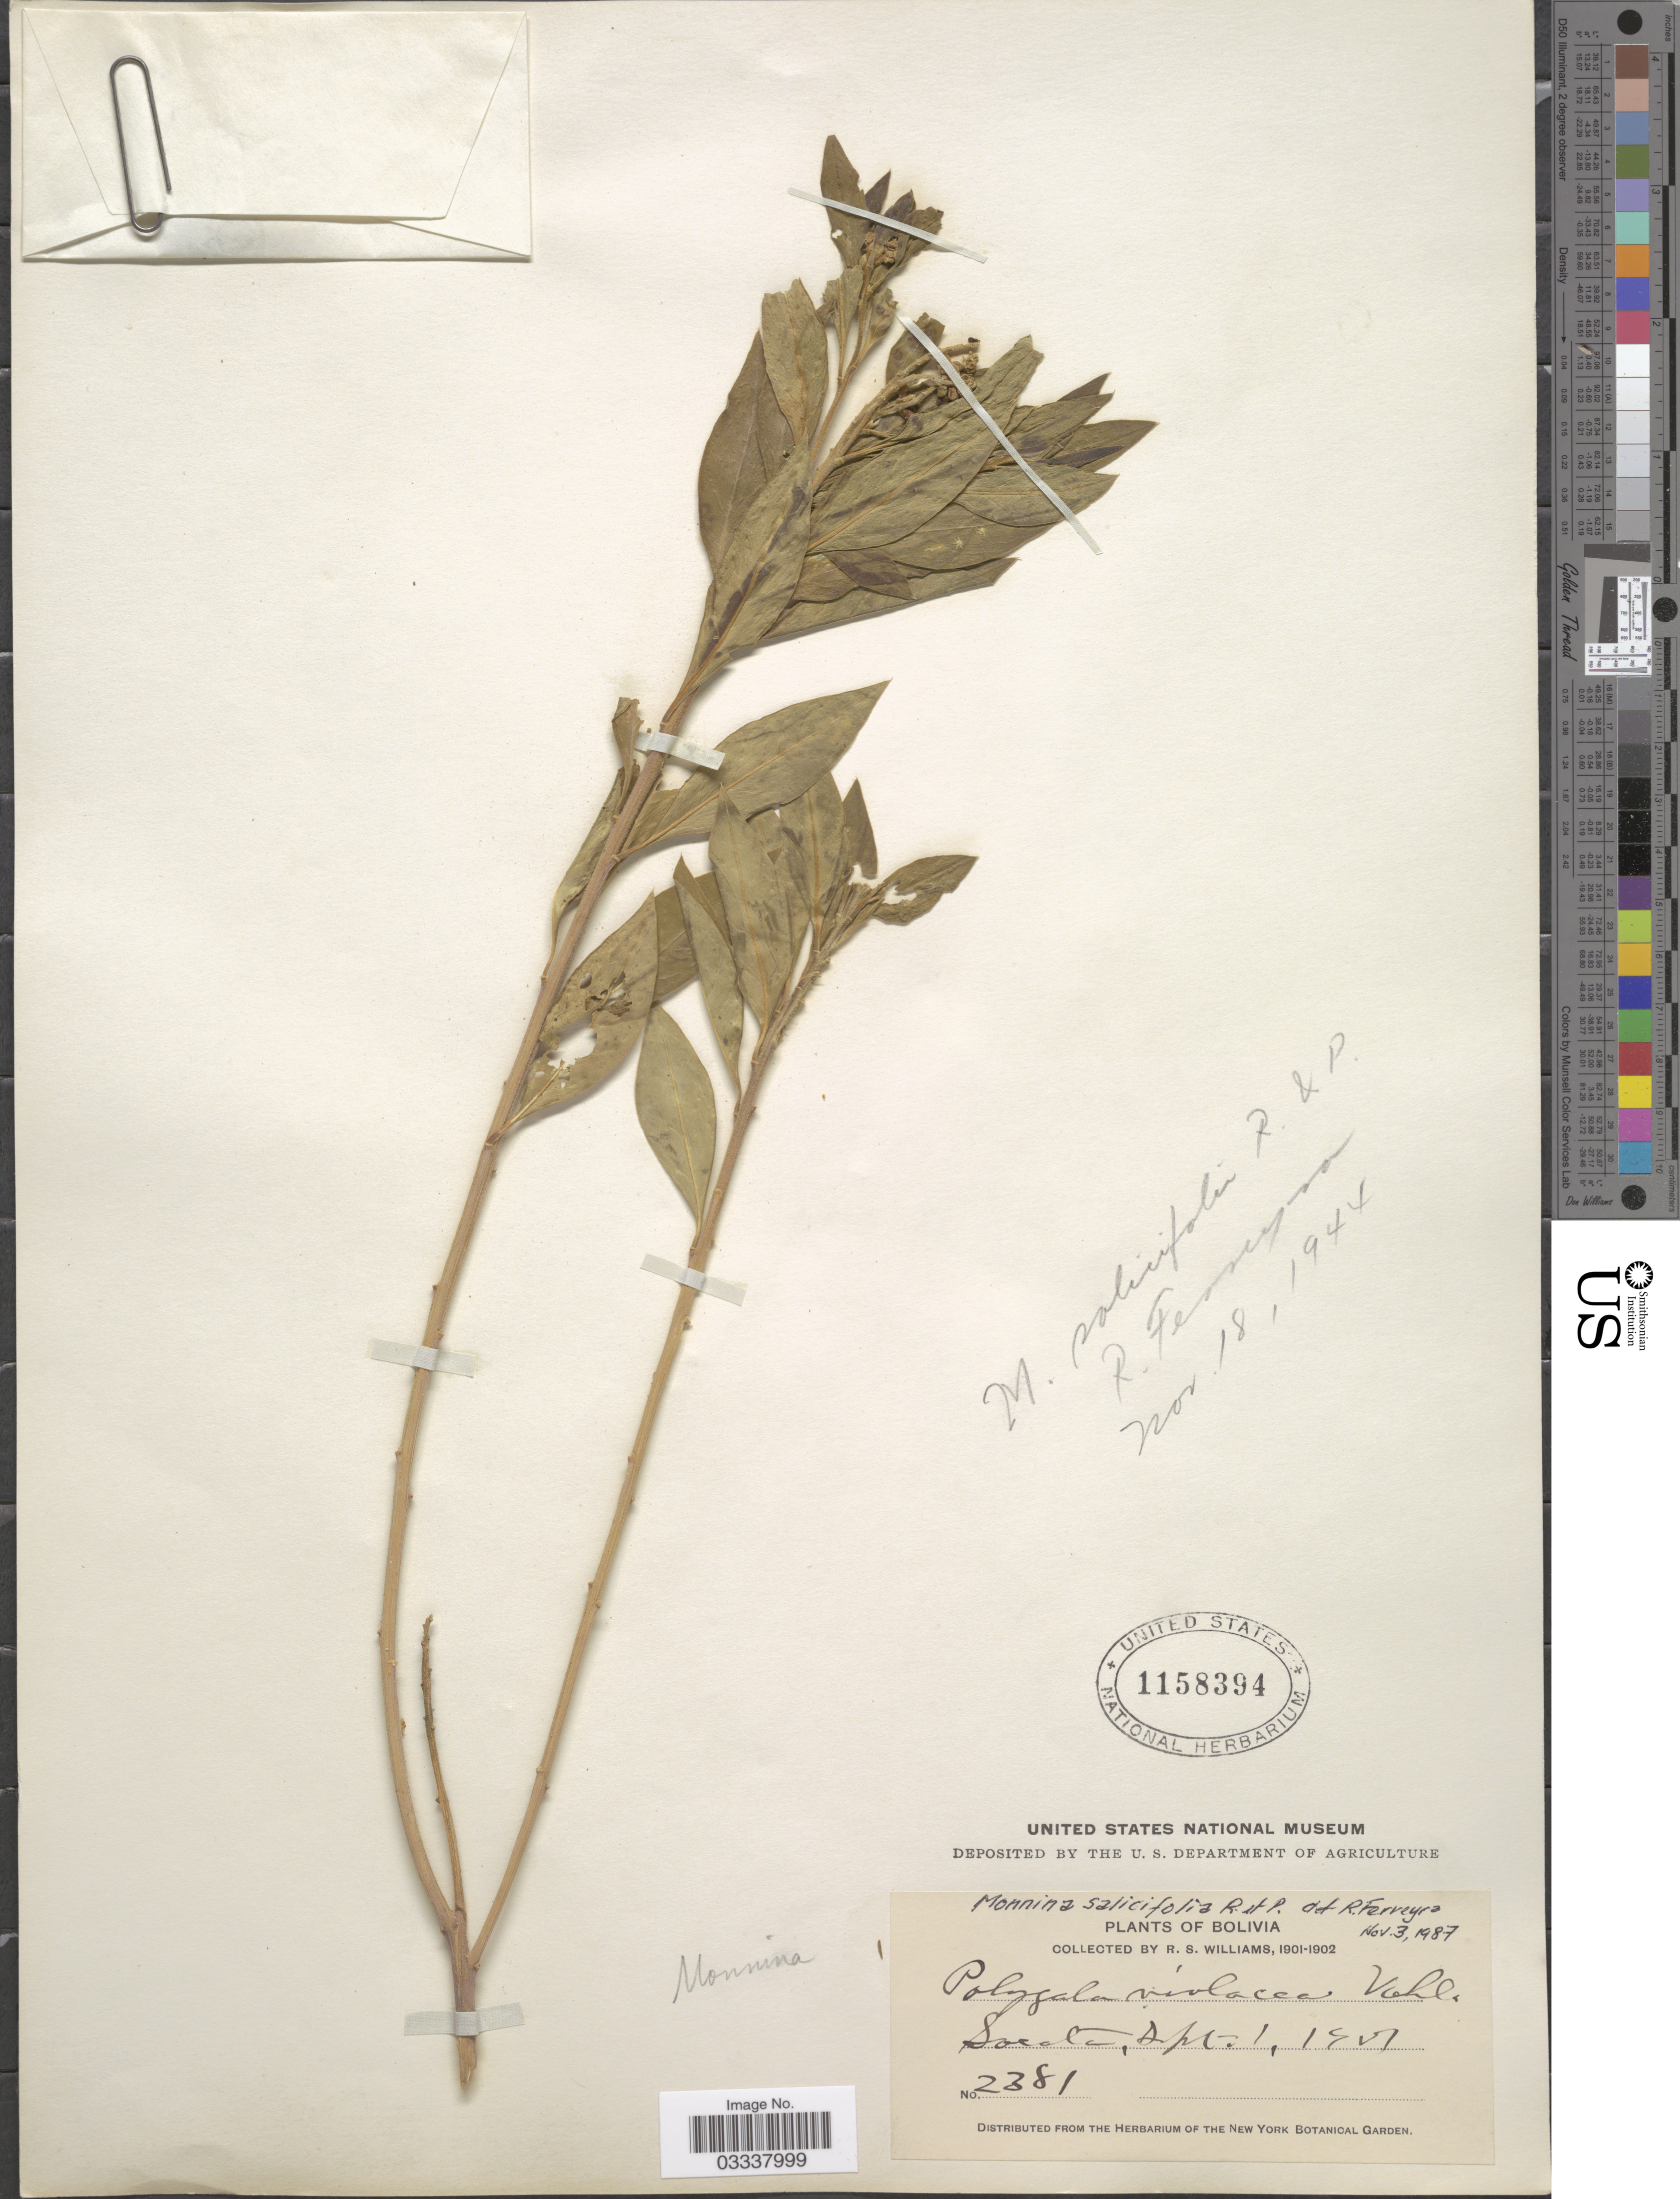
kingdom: Plantae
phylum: Tracheophyta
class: Magnoliopsida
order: Fabales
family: Polygalaceae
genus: Monnina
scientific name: Monnina salicifolia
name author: Ruiz & Pav.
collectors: R. S. Williams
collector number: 2381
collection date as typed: Sep. 1, 1901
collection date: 1901-09-01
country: Bolivia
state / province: La Páz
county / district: Larecaja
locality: Sorata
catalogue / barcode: US 1158394